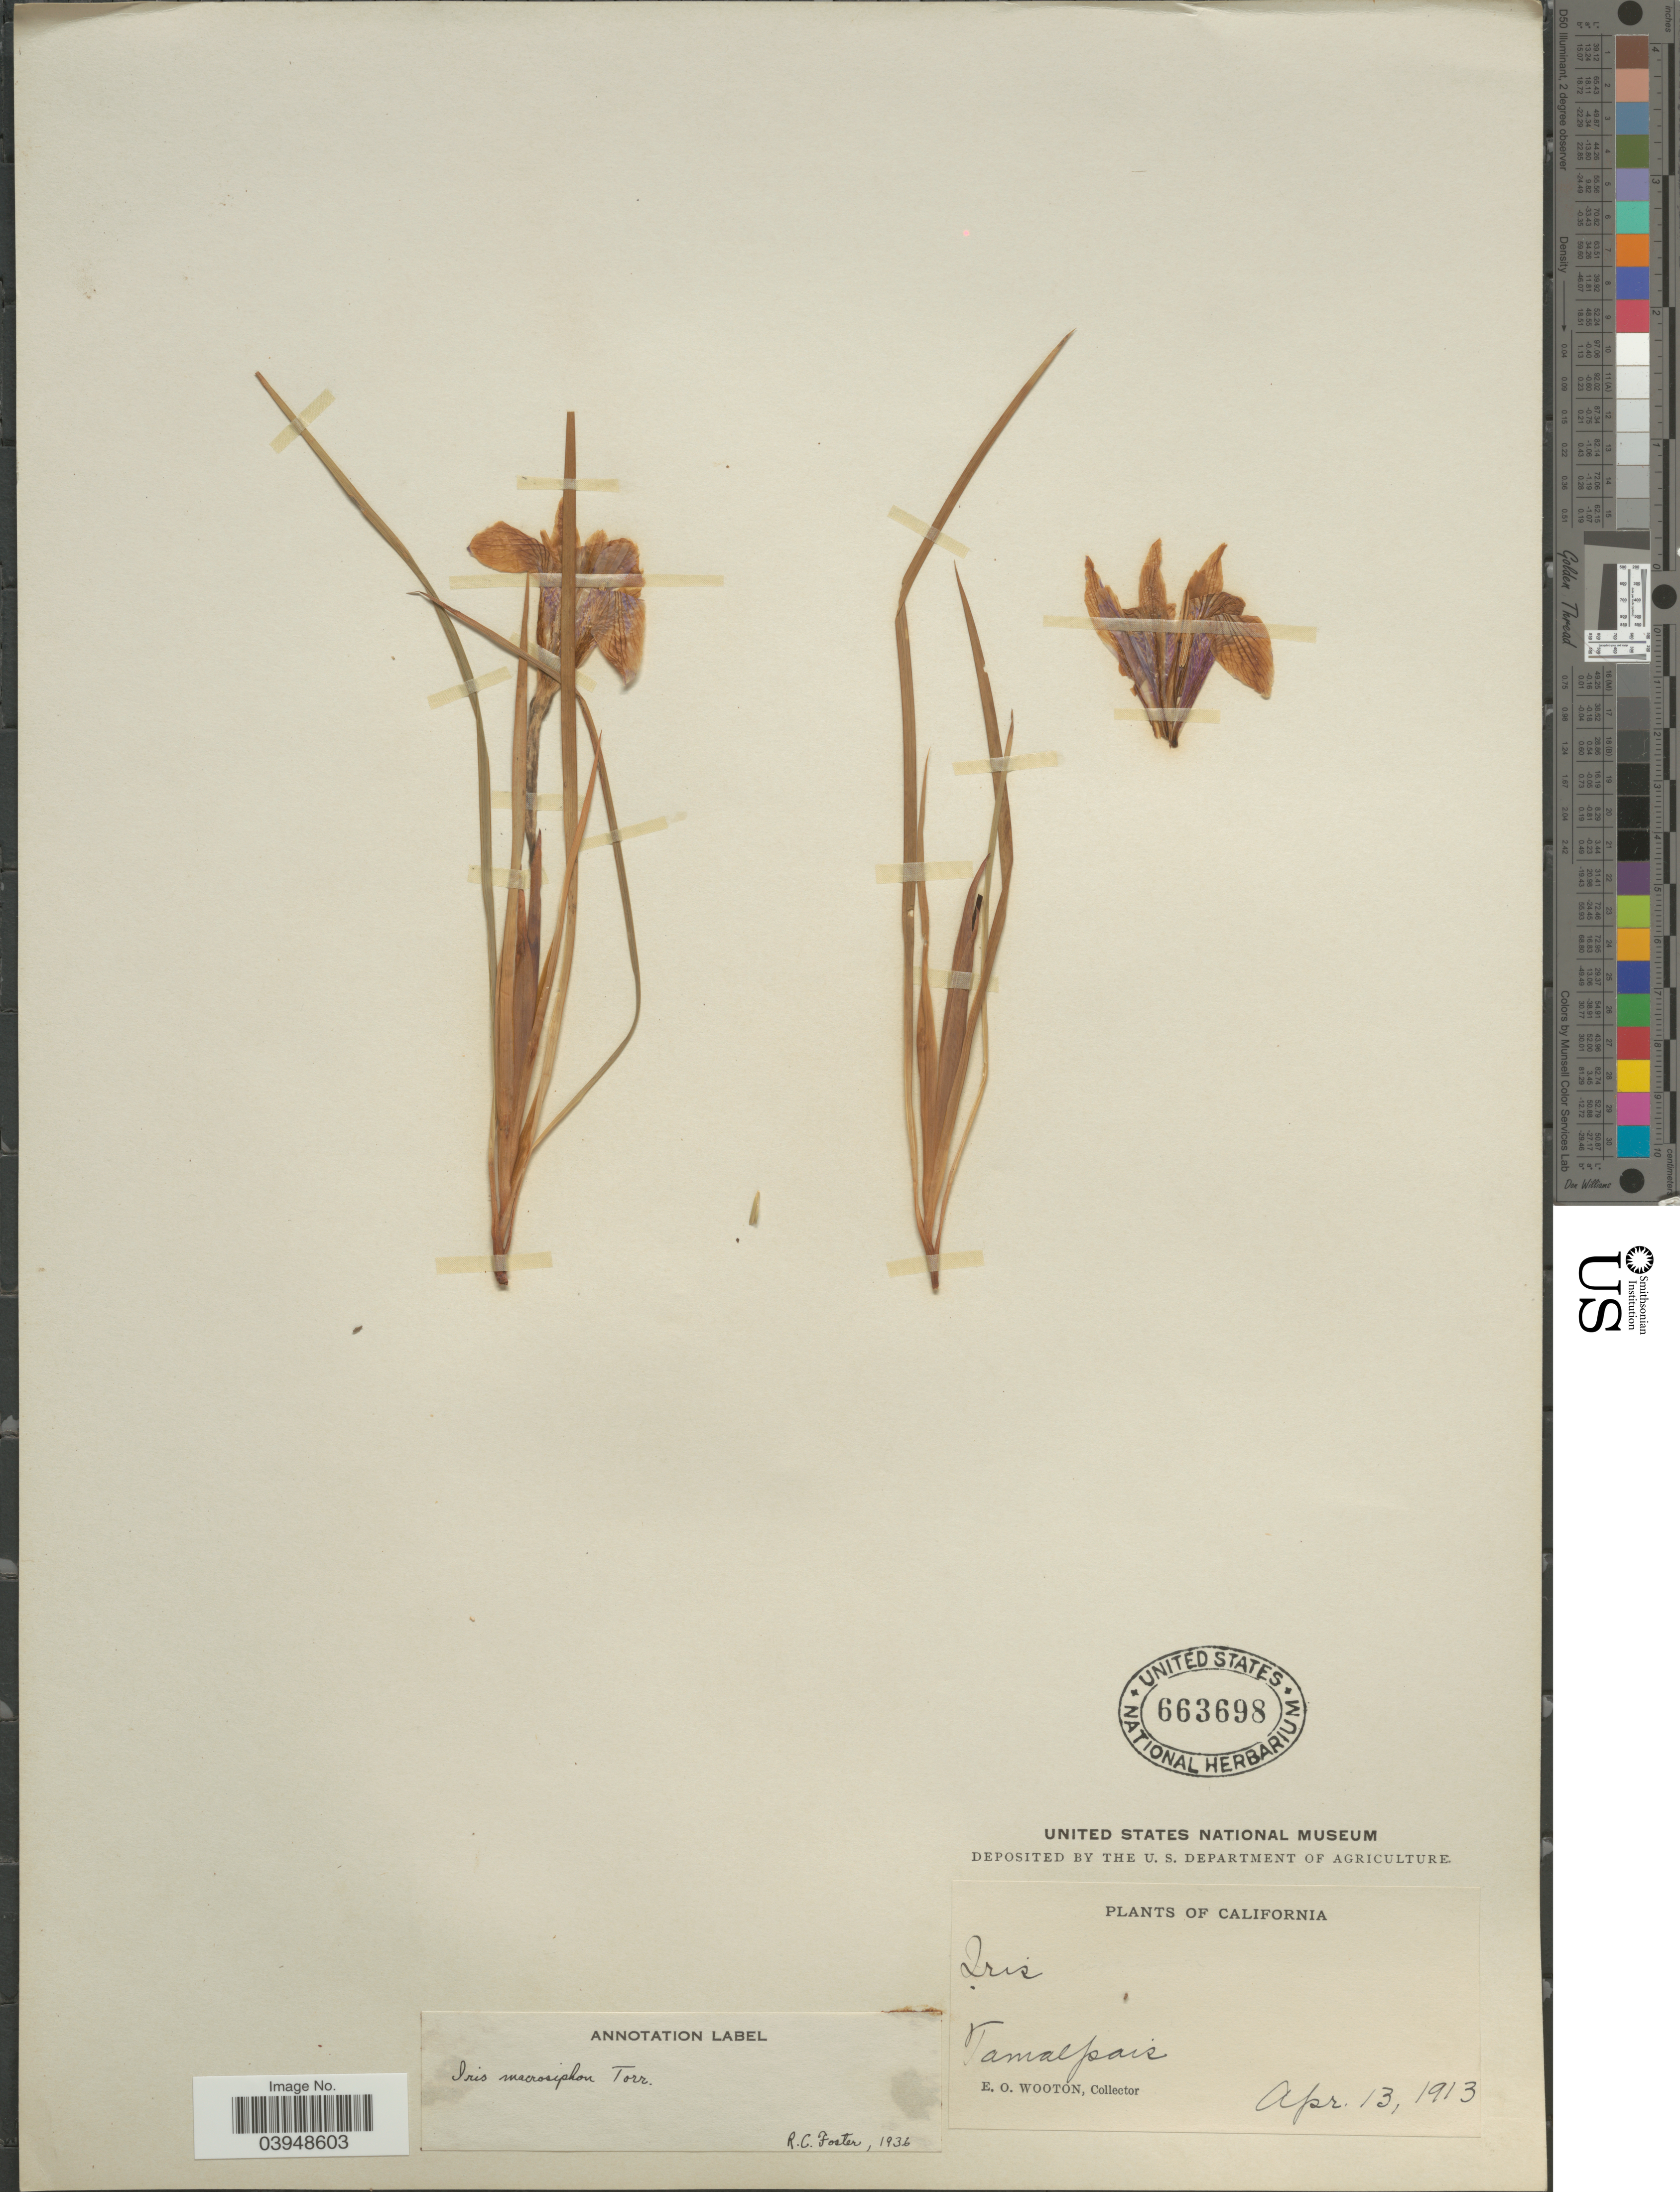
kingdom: Plantae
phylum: Tracheophyta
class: Liliopsida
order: Asparagales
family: Iridaceae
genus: Iris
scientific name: Iris macrosiphon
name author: Torr.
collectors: E. O. Wooton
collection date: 1913-04-13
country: United States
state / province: California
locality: Tamalpais.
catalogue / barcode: US 663698